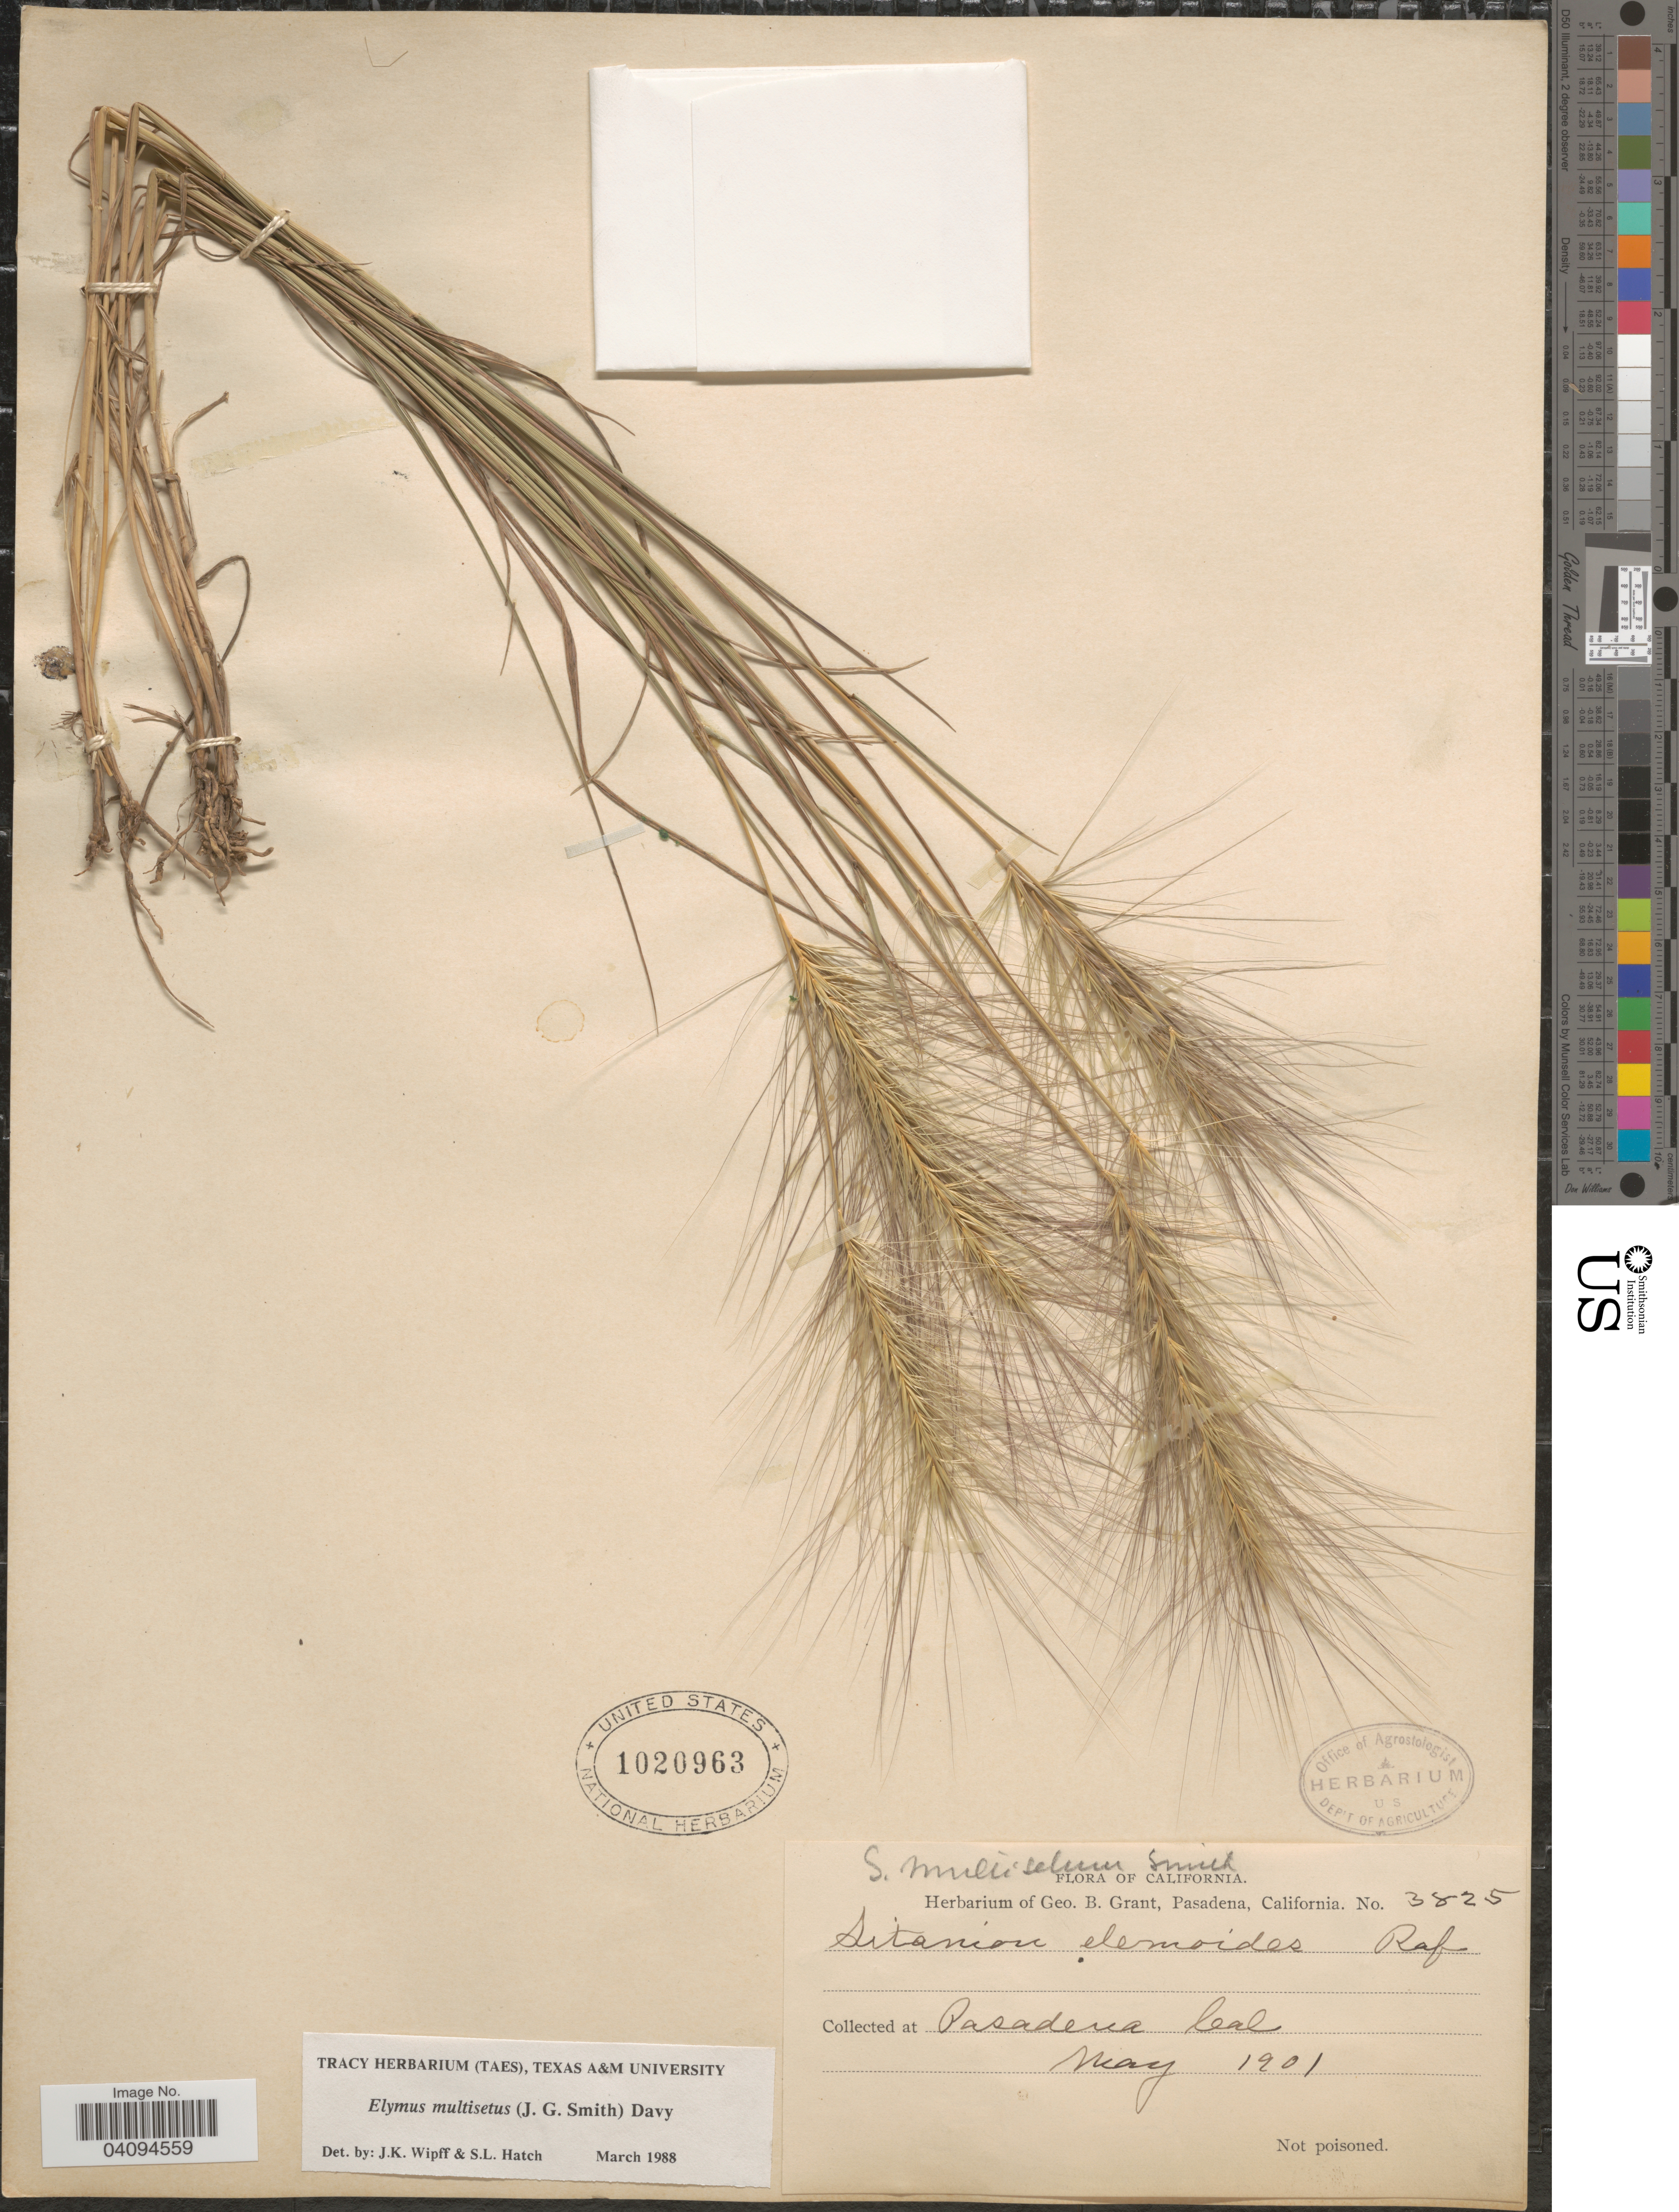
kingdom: Plantae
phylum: Tracheophyta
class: Liliopsida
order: Poales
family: Poaceae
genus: Elymus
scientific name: Elymus multisetus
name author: (J.G. Sm.) Burtt Davy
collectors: ex herb. Geo. B. Grant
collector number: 3825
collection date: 1901-05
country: United States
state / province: California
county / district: Los Angeles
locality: Pasadena.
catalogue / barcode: US 1020963